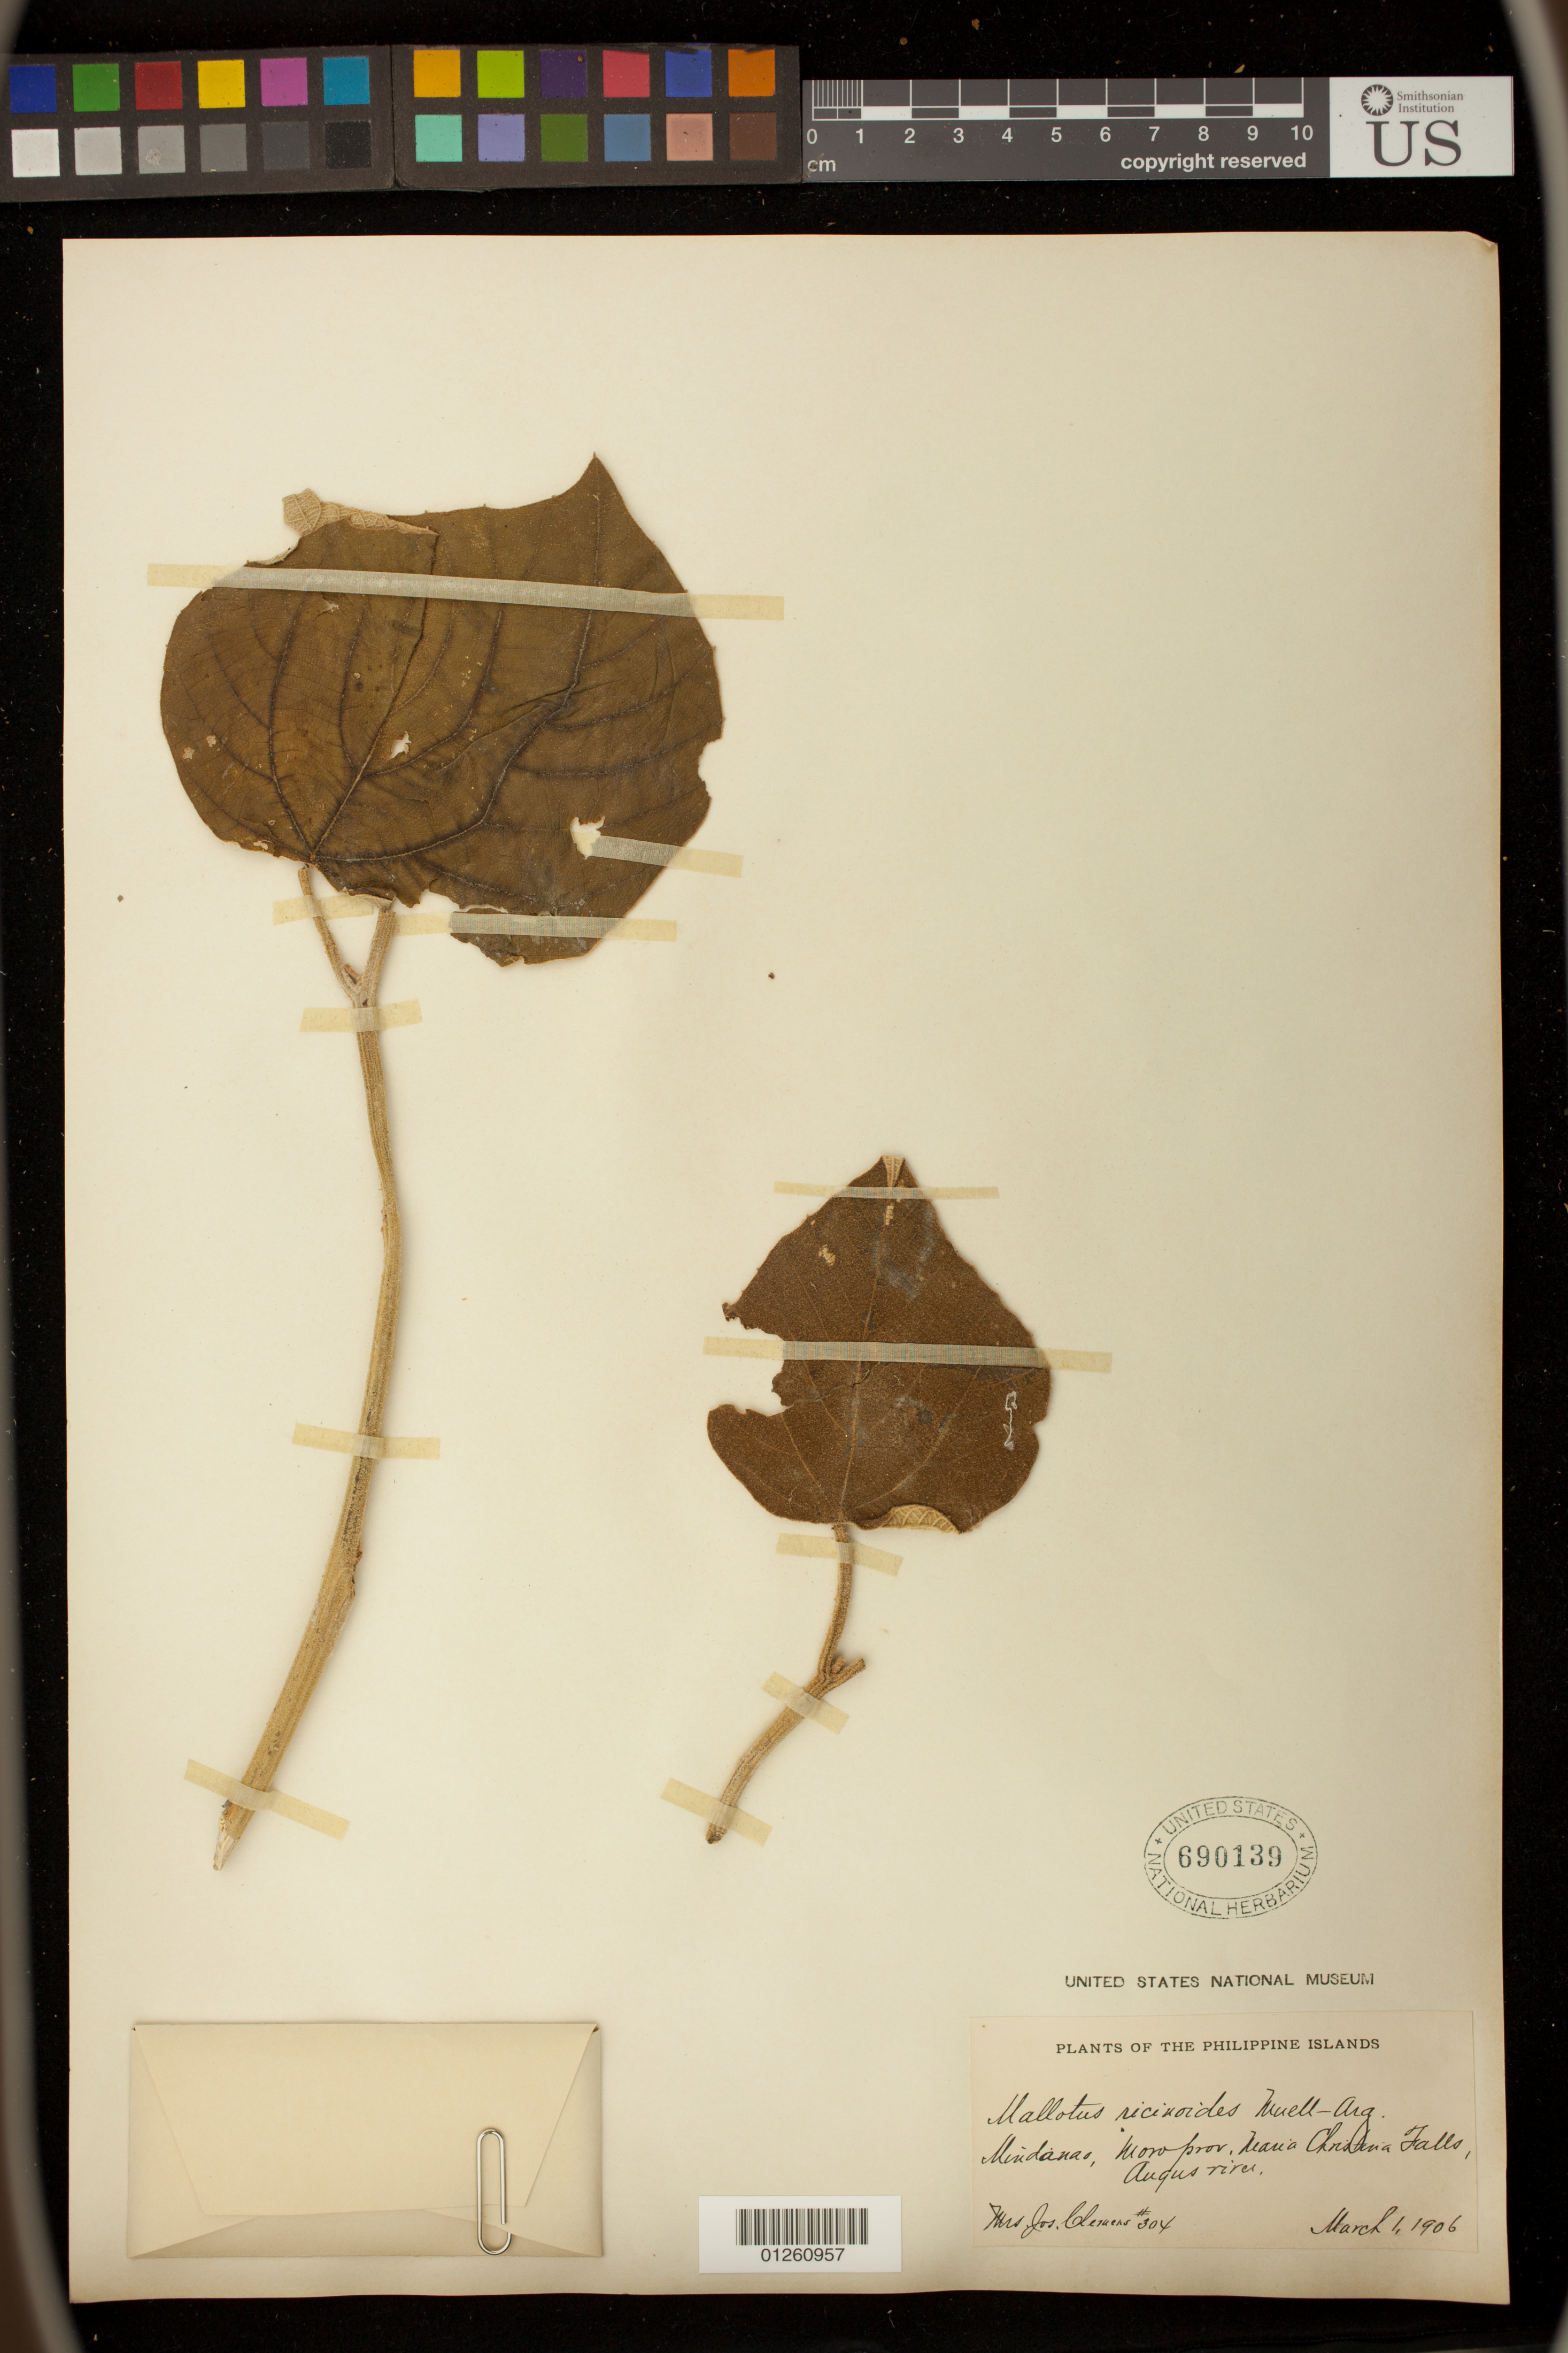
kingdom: Plantae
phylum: Tracheophyta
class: Magnoliopsida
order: Malpighiales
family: Euphorbiaceae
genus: Mallotus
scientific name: Mallotus ricinoides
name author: (Pers.) Müll. Arg.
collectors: J. Clemens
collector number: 304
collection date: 1906-03-01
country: Philippines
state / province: Northern Mindanao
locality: Mindanao, Moro Province, Maria Christina Falls. Augus river.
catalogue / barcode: US 690139